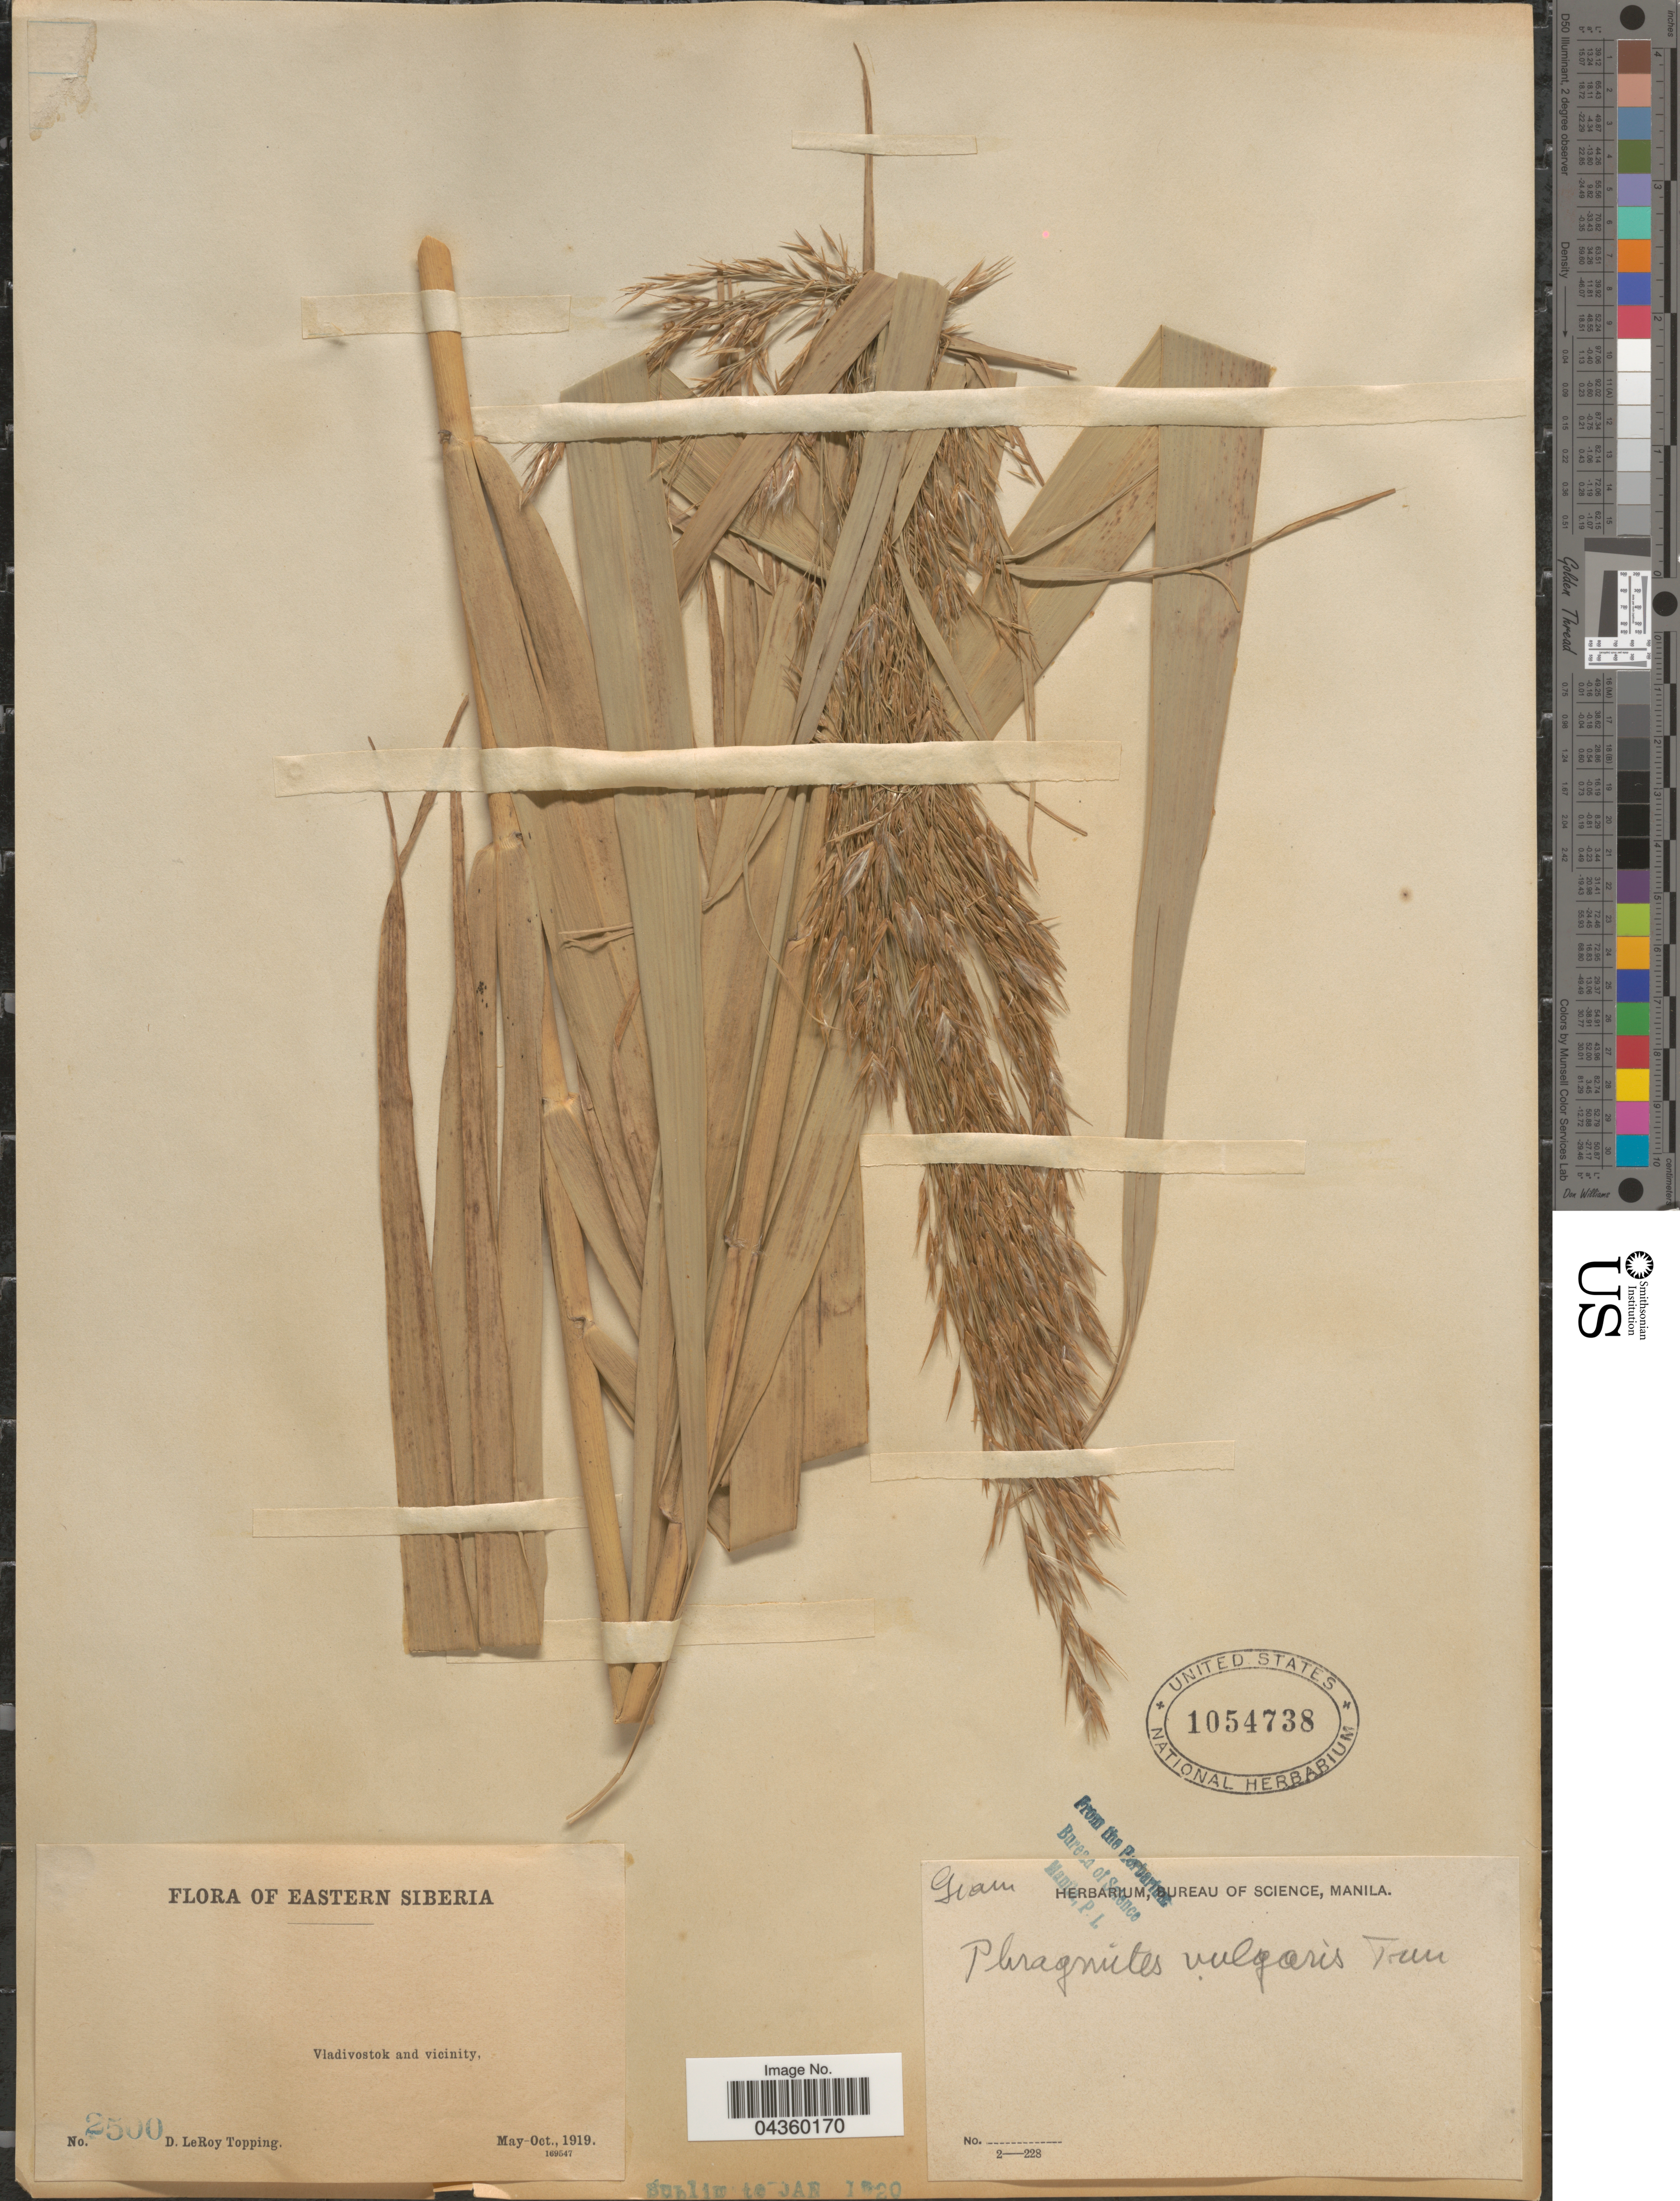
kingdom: Plantae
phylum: Tracheophyta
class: Liliopsida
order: Poales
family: Poaceae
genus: Phragmites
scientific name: Phragmites australis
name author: (Cav.) Trin. ex Steud.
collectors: D. L. Topping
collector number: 2500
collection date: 1919-05/1919-10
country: Russian Federation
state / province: Primorsky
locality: Eastern Siberia. Vladivostok and vicinity.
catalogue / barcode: US 1054738